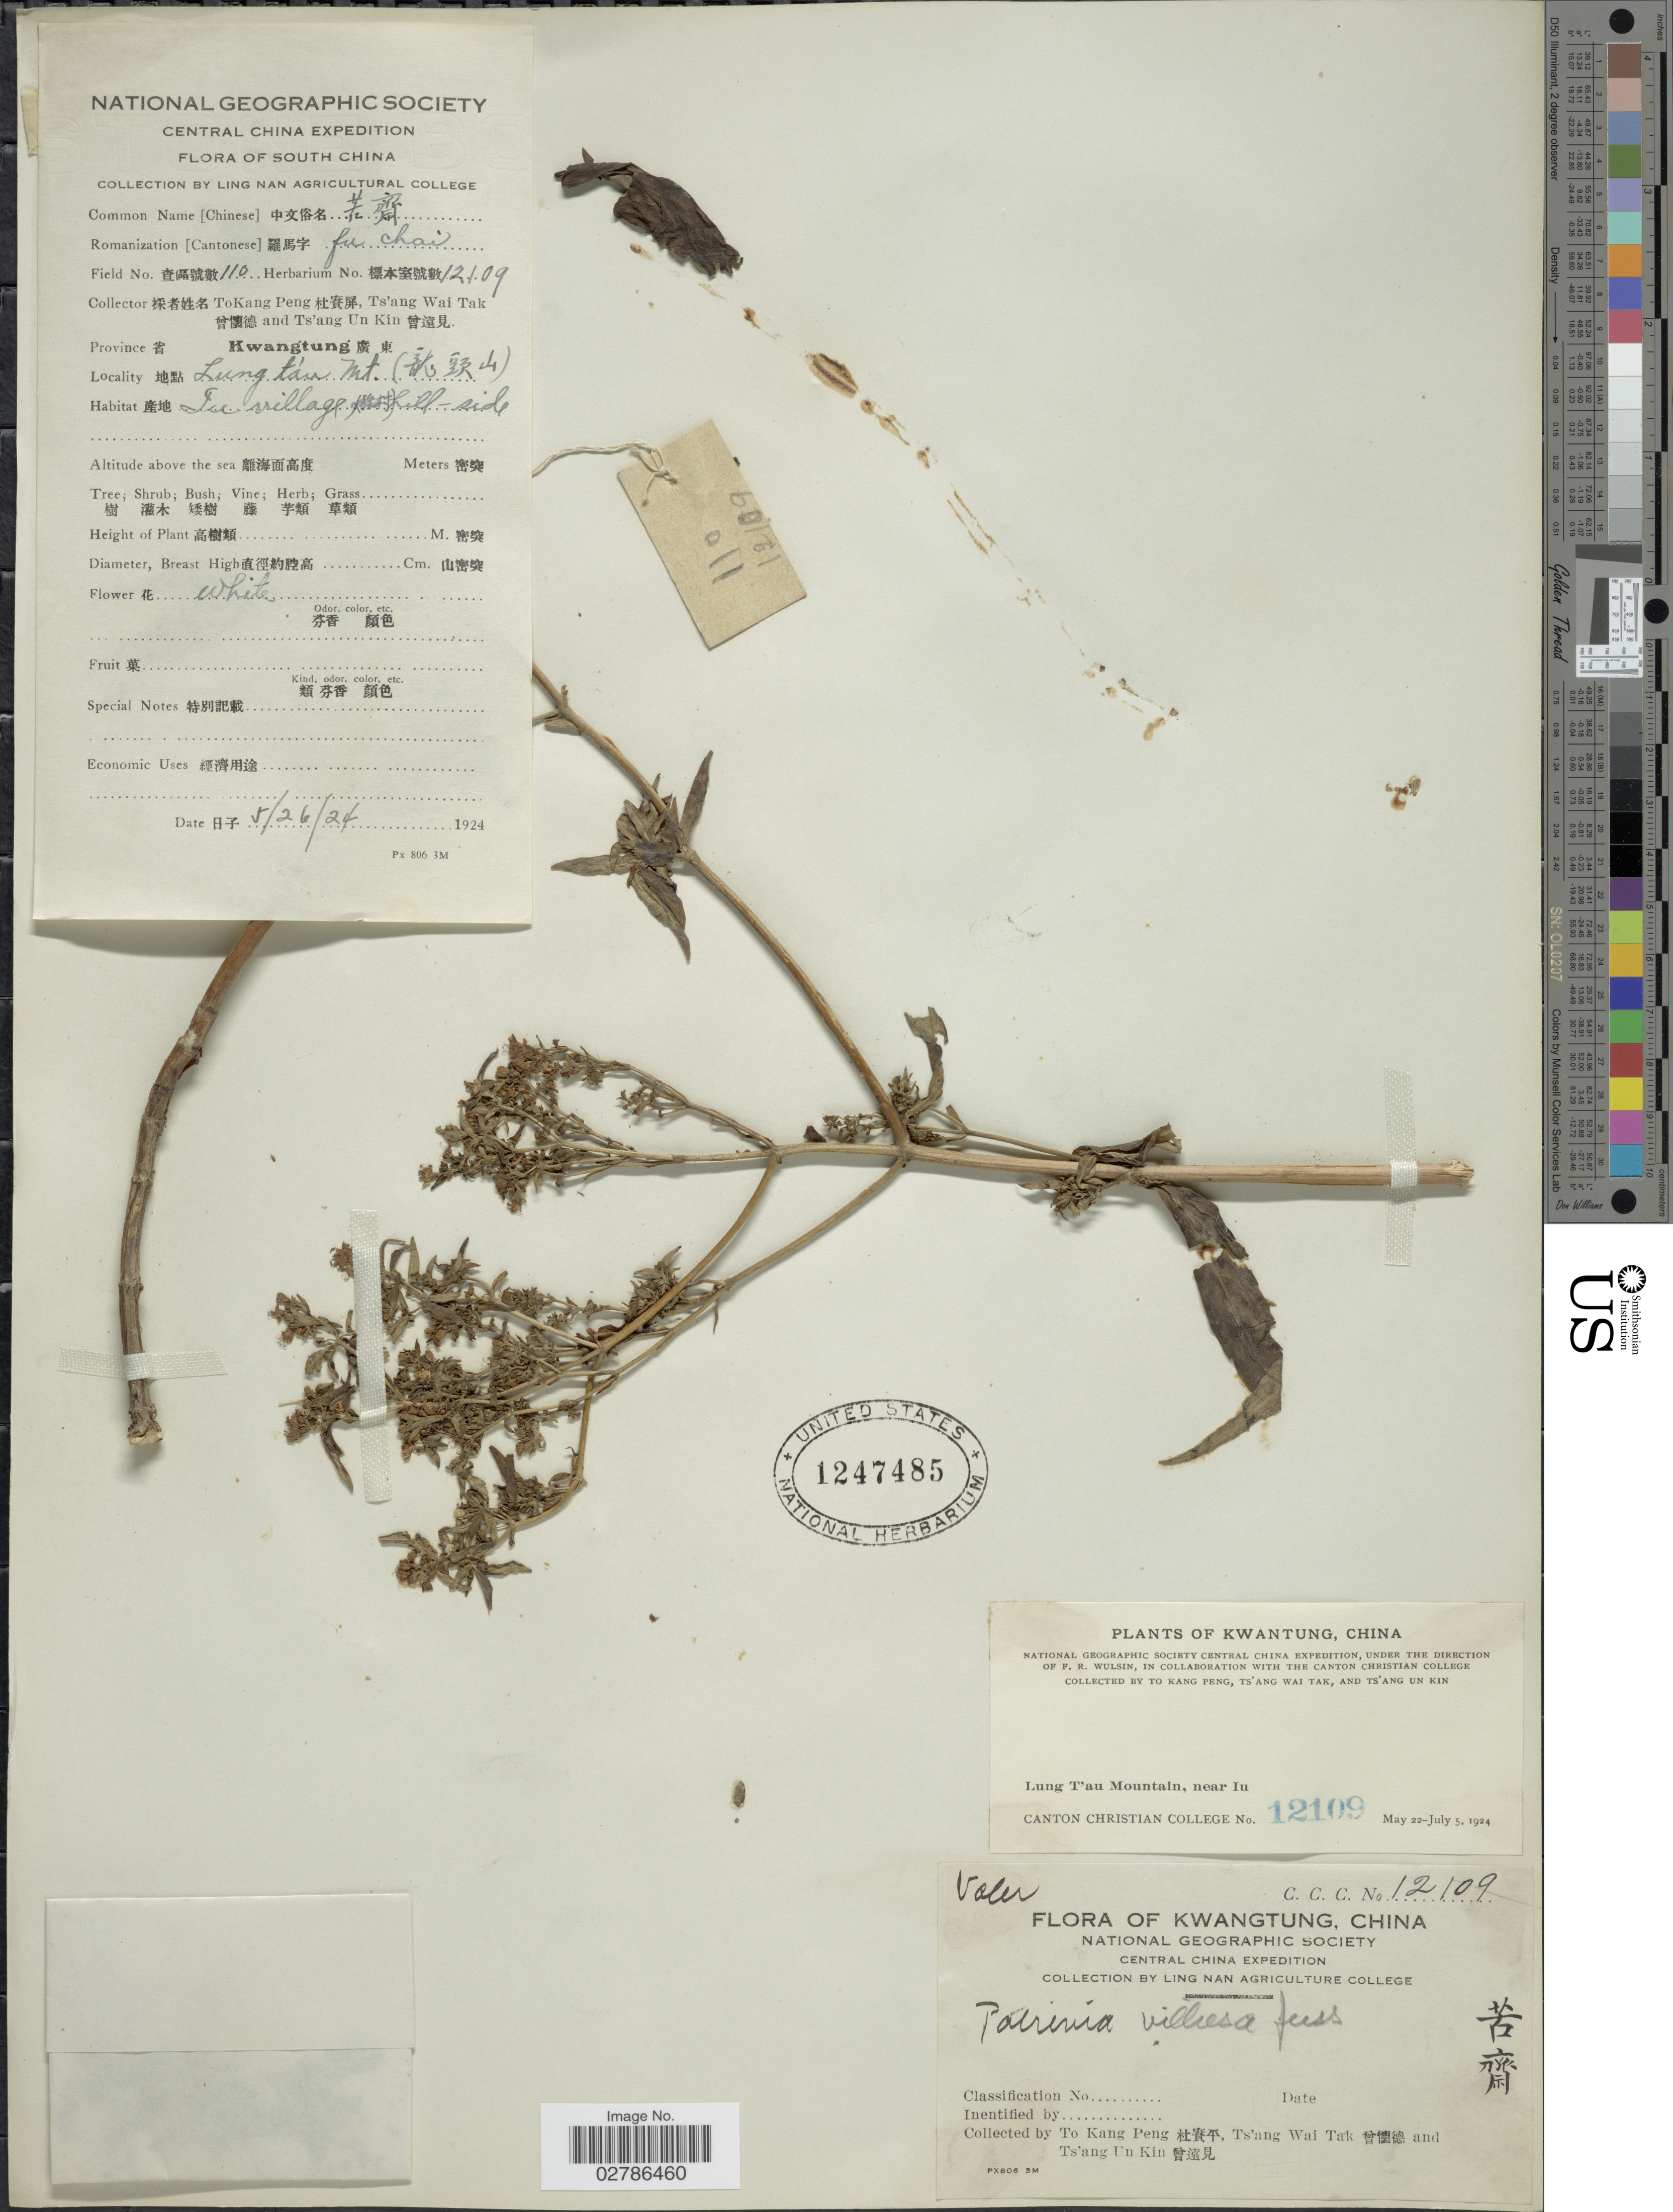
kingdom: Plantae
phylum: Tracheophyta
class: Magnoliopsida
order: Dipsacales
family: Caprifoliaceae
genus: Patrinia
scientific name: Patrinia villosa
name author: (Thunb.) Dufr.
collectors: To Kang P'eng, W. T. Tsang & U. K. Tsang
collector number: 12109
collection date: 1924-05-26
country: China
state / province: Guangdong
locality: PovinceKwangtung, Lung T'au Mountain ([Foreign script]), near Iu, Iu village hill-side.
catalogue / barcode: US 1247485